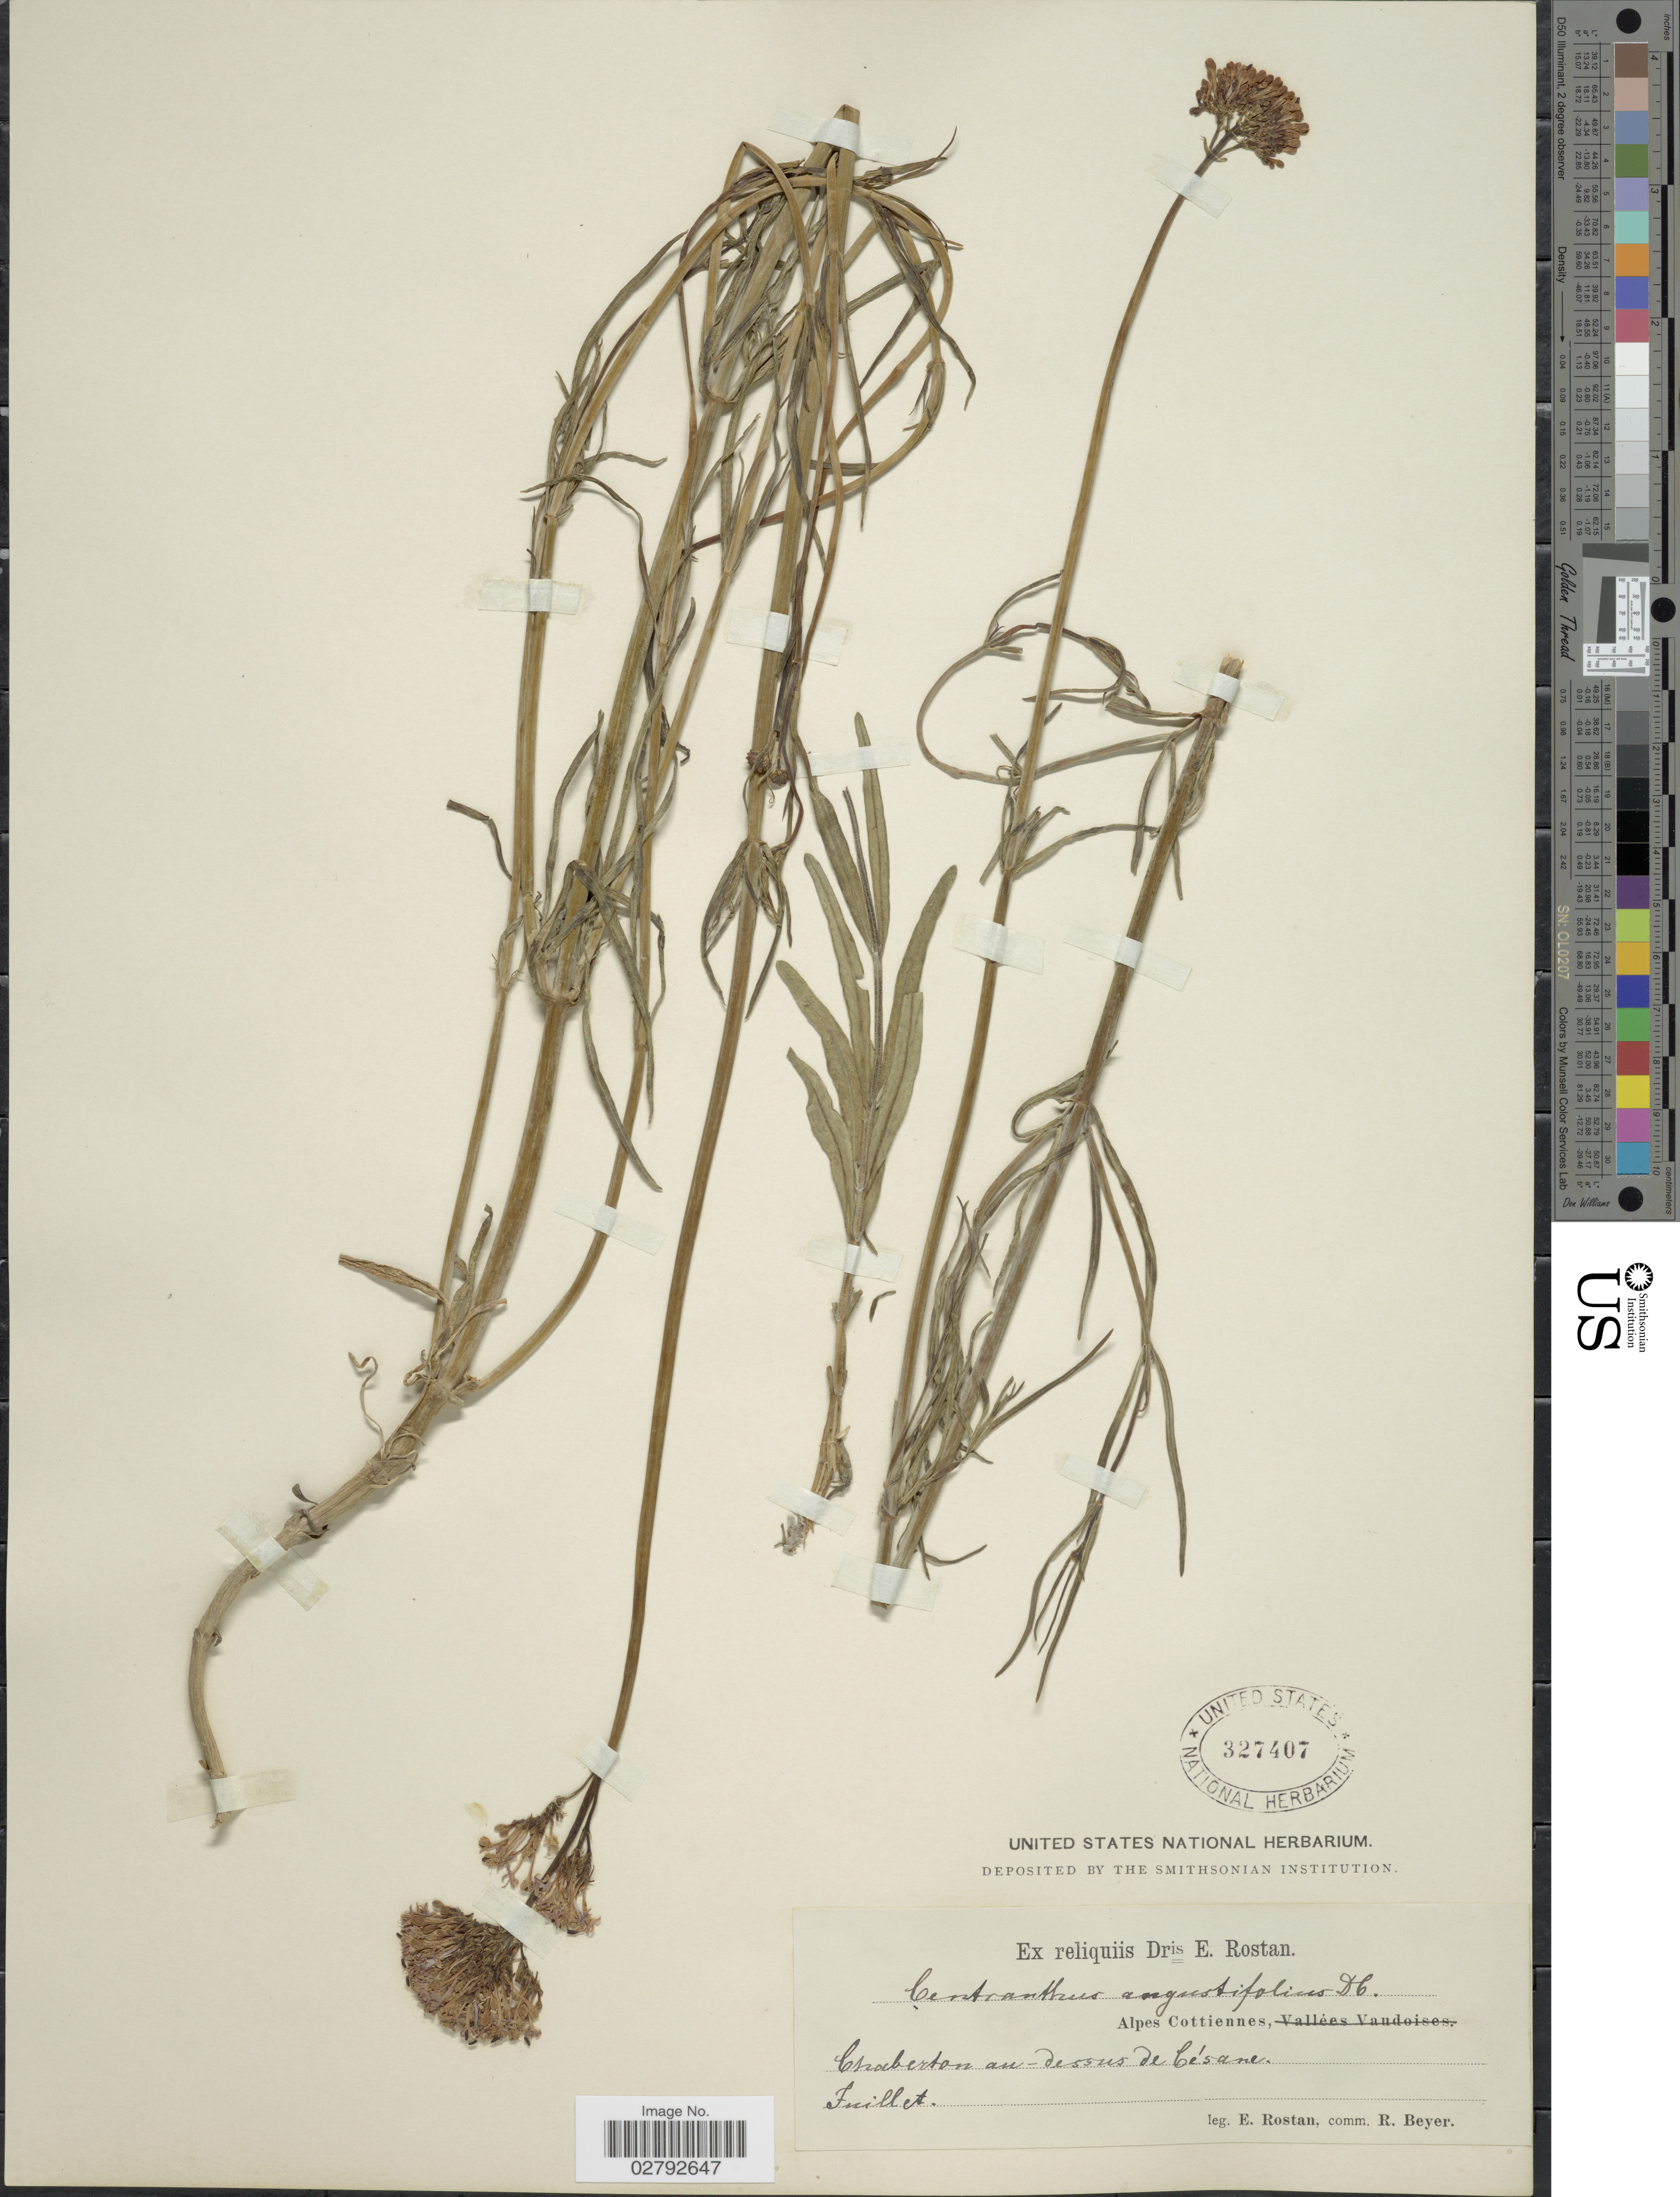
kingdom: Plantae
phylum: Tracheophyta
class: Magnoliopsida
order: Dipsacales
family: Caprifoliaceae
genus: Centranthus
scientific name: Centranthus angustifolius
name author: (Mill.) DC.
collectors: E. Rostan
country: France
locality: Alpes Cottiennes. Chaberton au-dessus de Césane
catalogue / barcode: US 327407